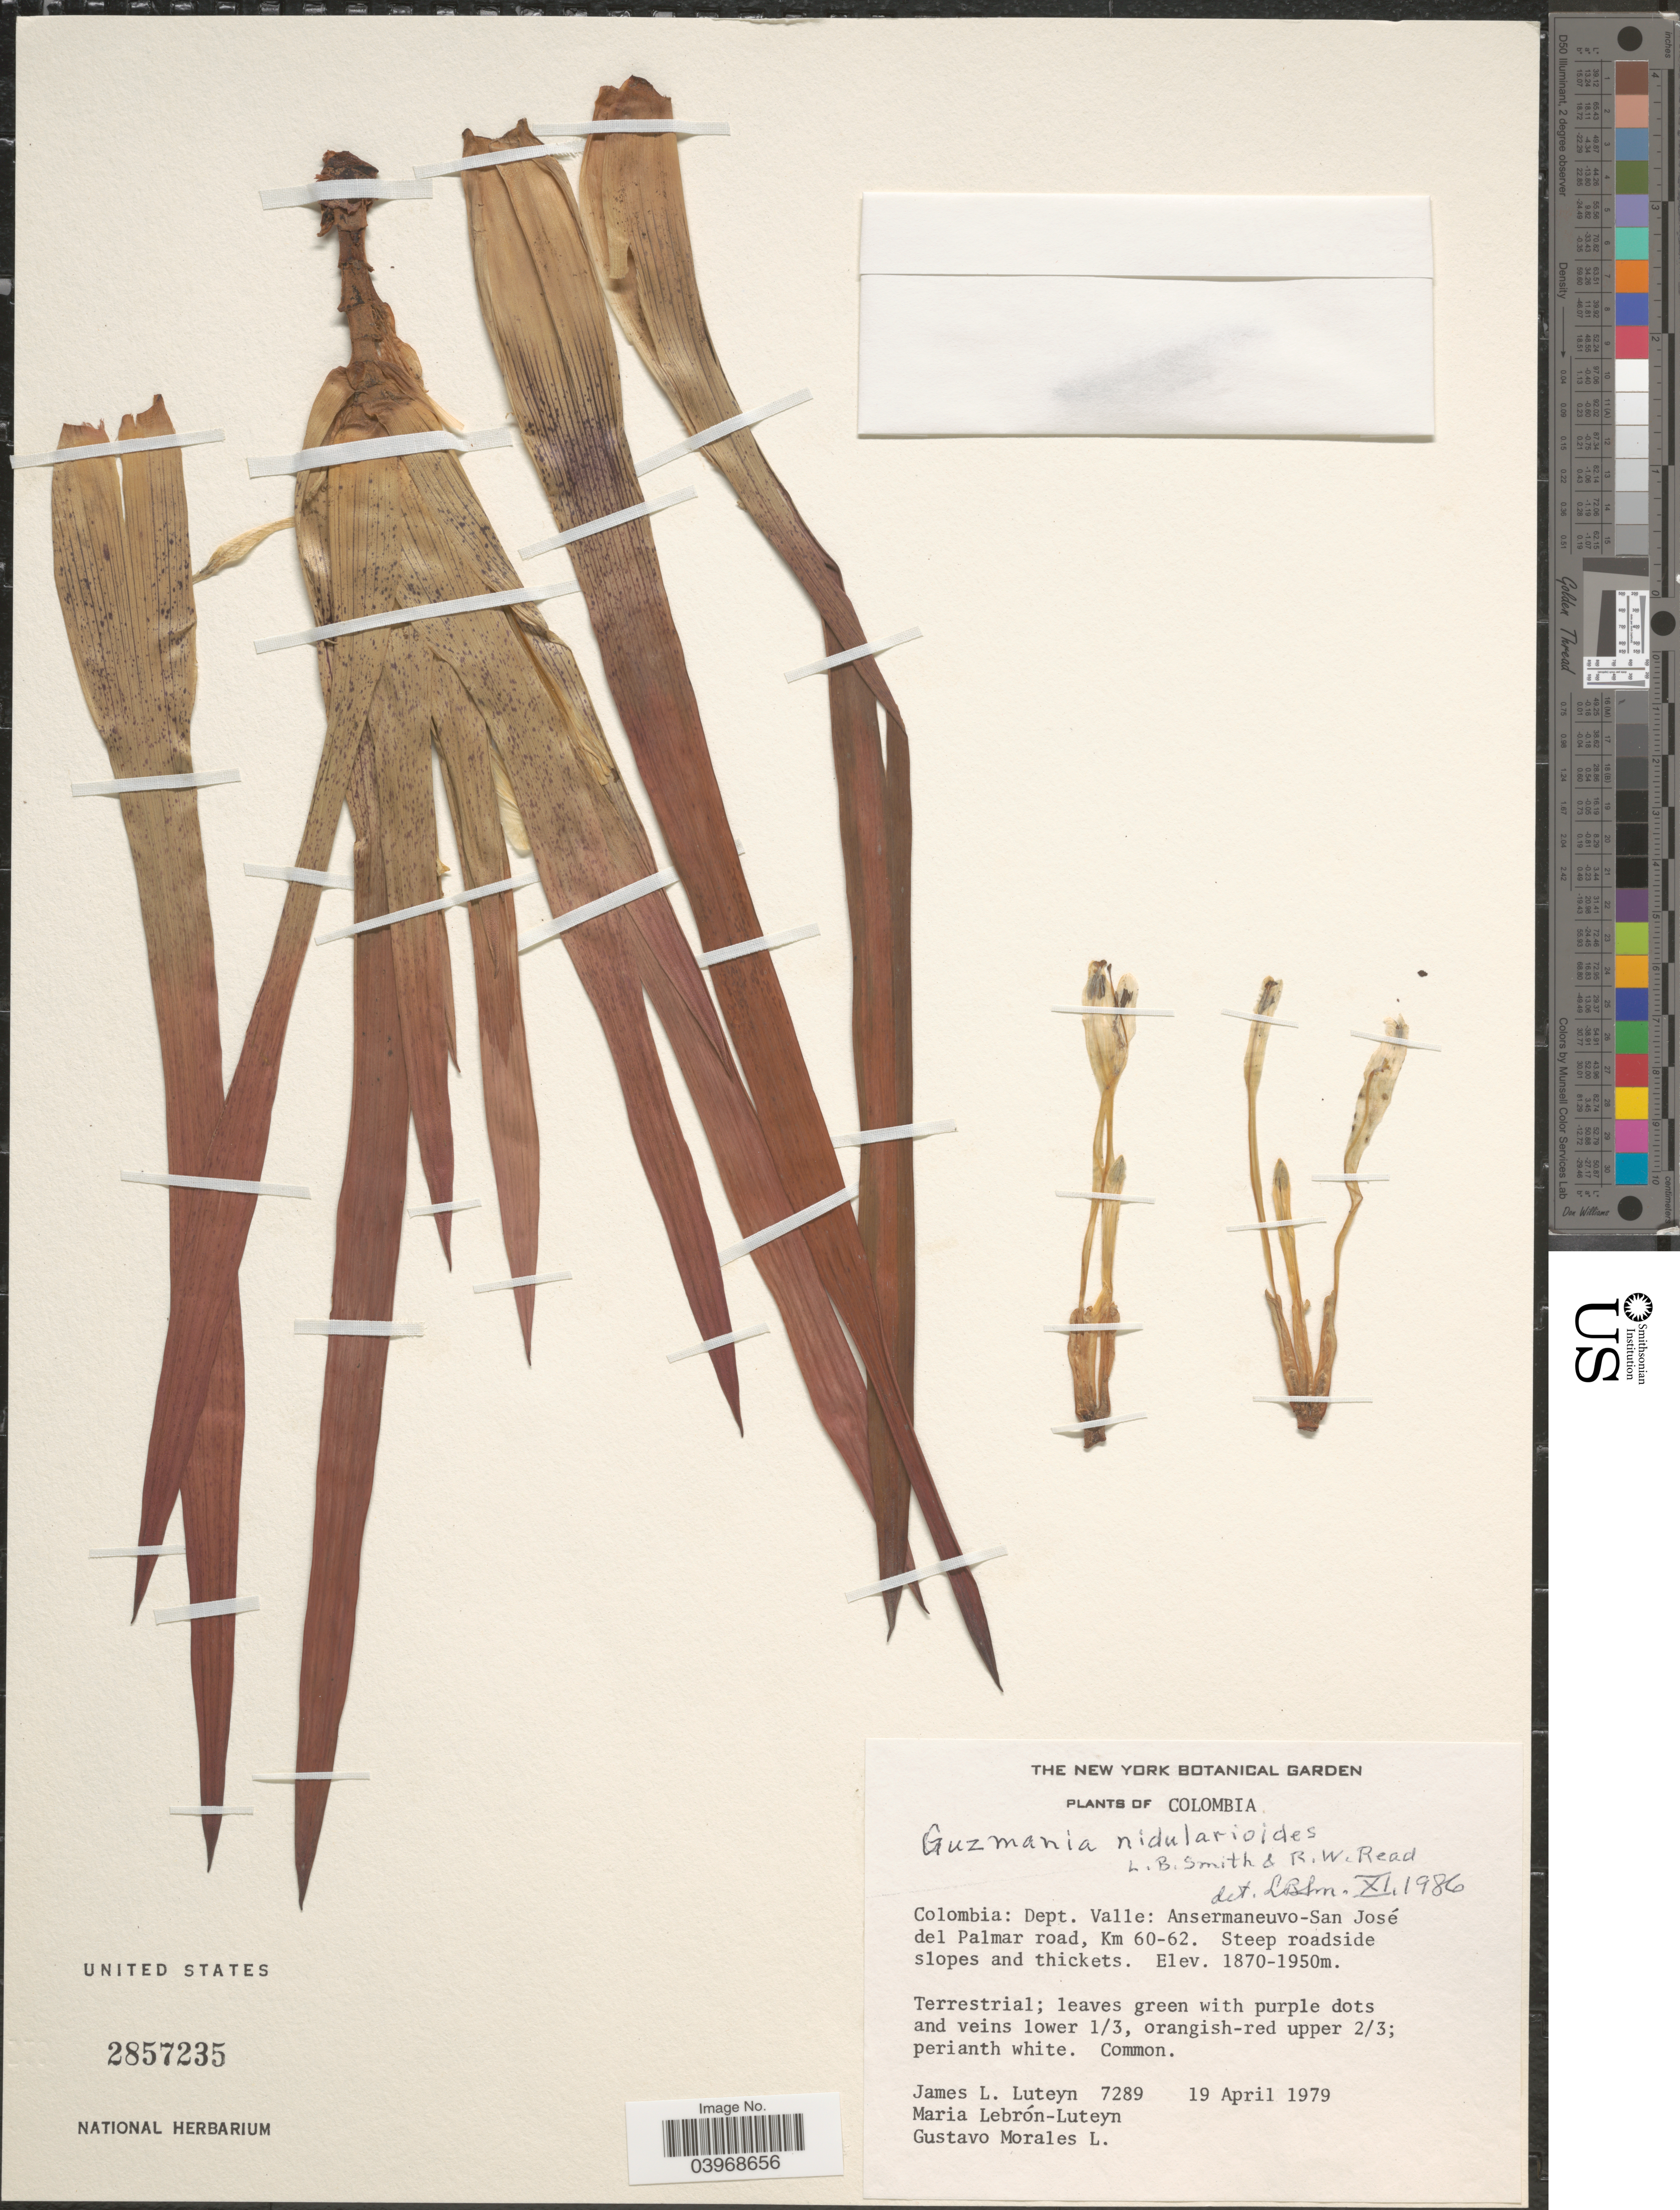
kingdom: Plantae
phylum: Tracheophyta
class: Liliopsida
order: Poales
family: Bromeliaceae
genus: Guzmania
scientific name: Guzmania nidularioides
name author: L.B. Sm. & Read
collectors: J. L. Luteyn, M. L. Lebrón-Luteyn & G. Morales L.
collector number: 7289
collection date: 1979-04-19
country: Colombia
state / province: Valle del Cauca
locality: Dept. Valle: Ansermaneuvo-San José del Palmar road, Km 60-62.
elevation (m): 1870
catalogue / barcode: US 2857235